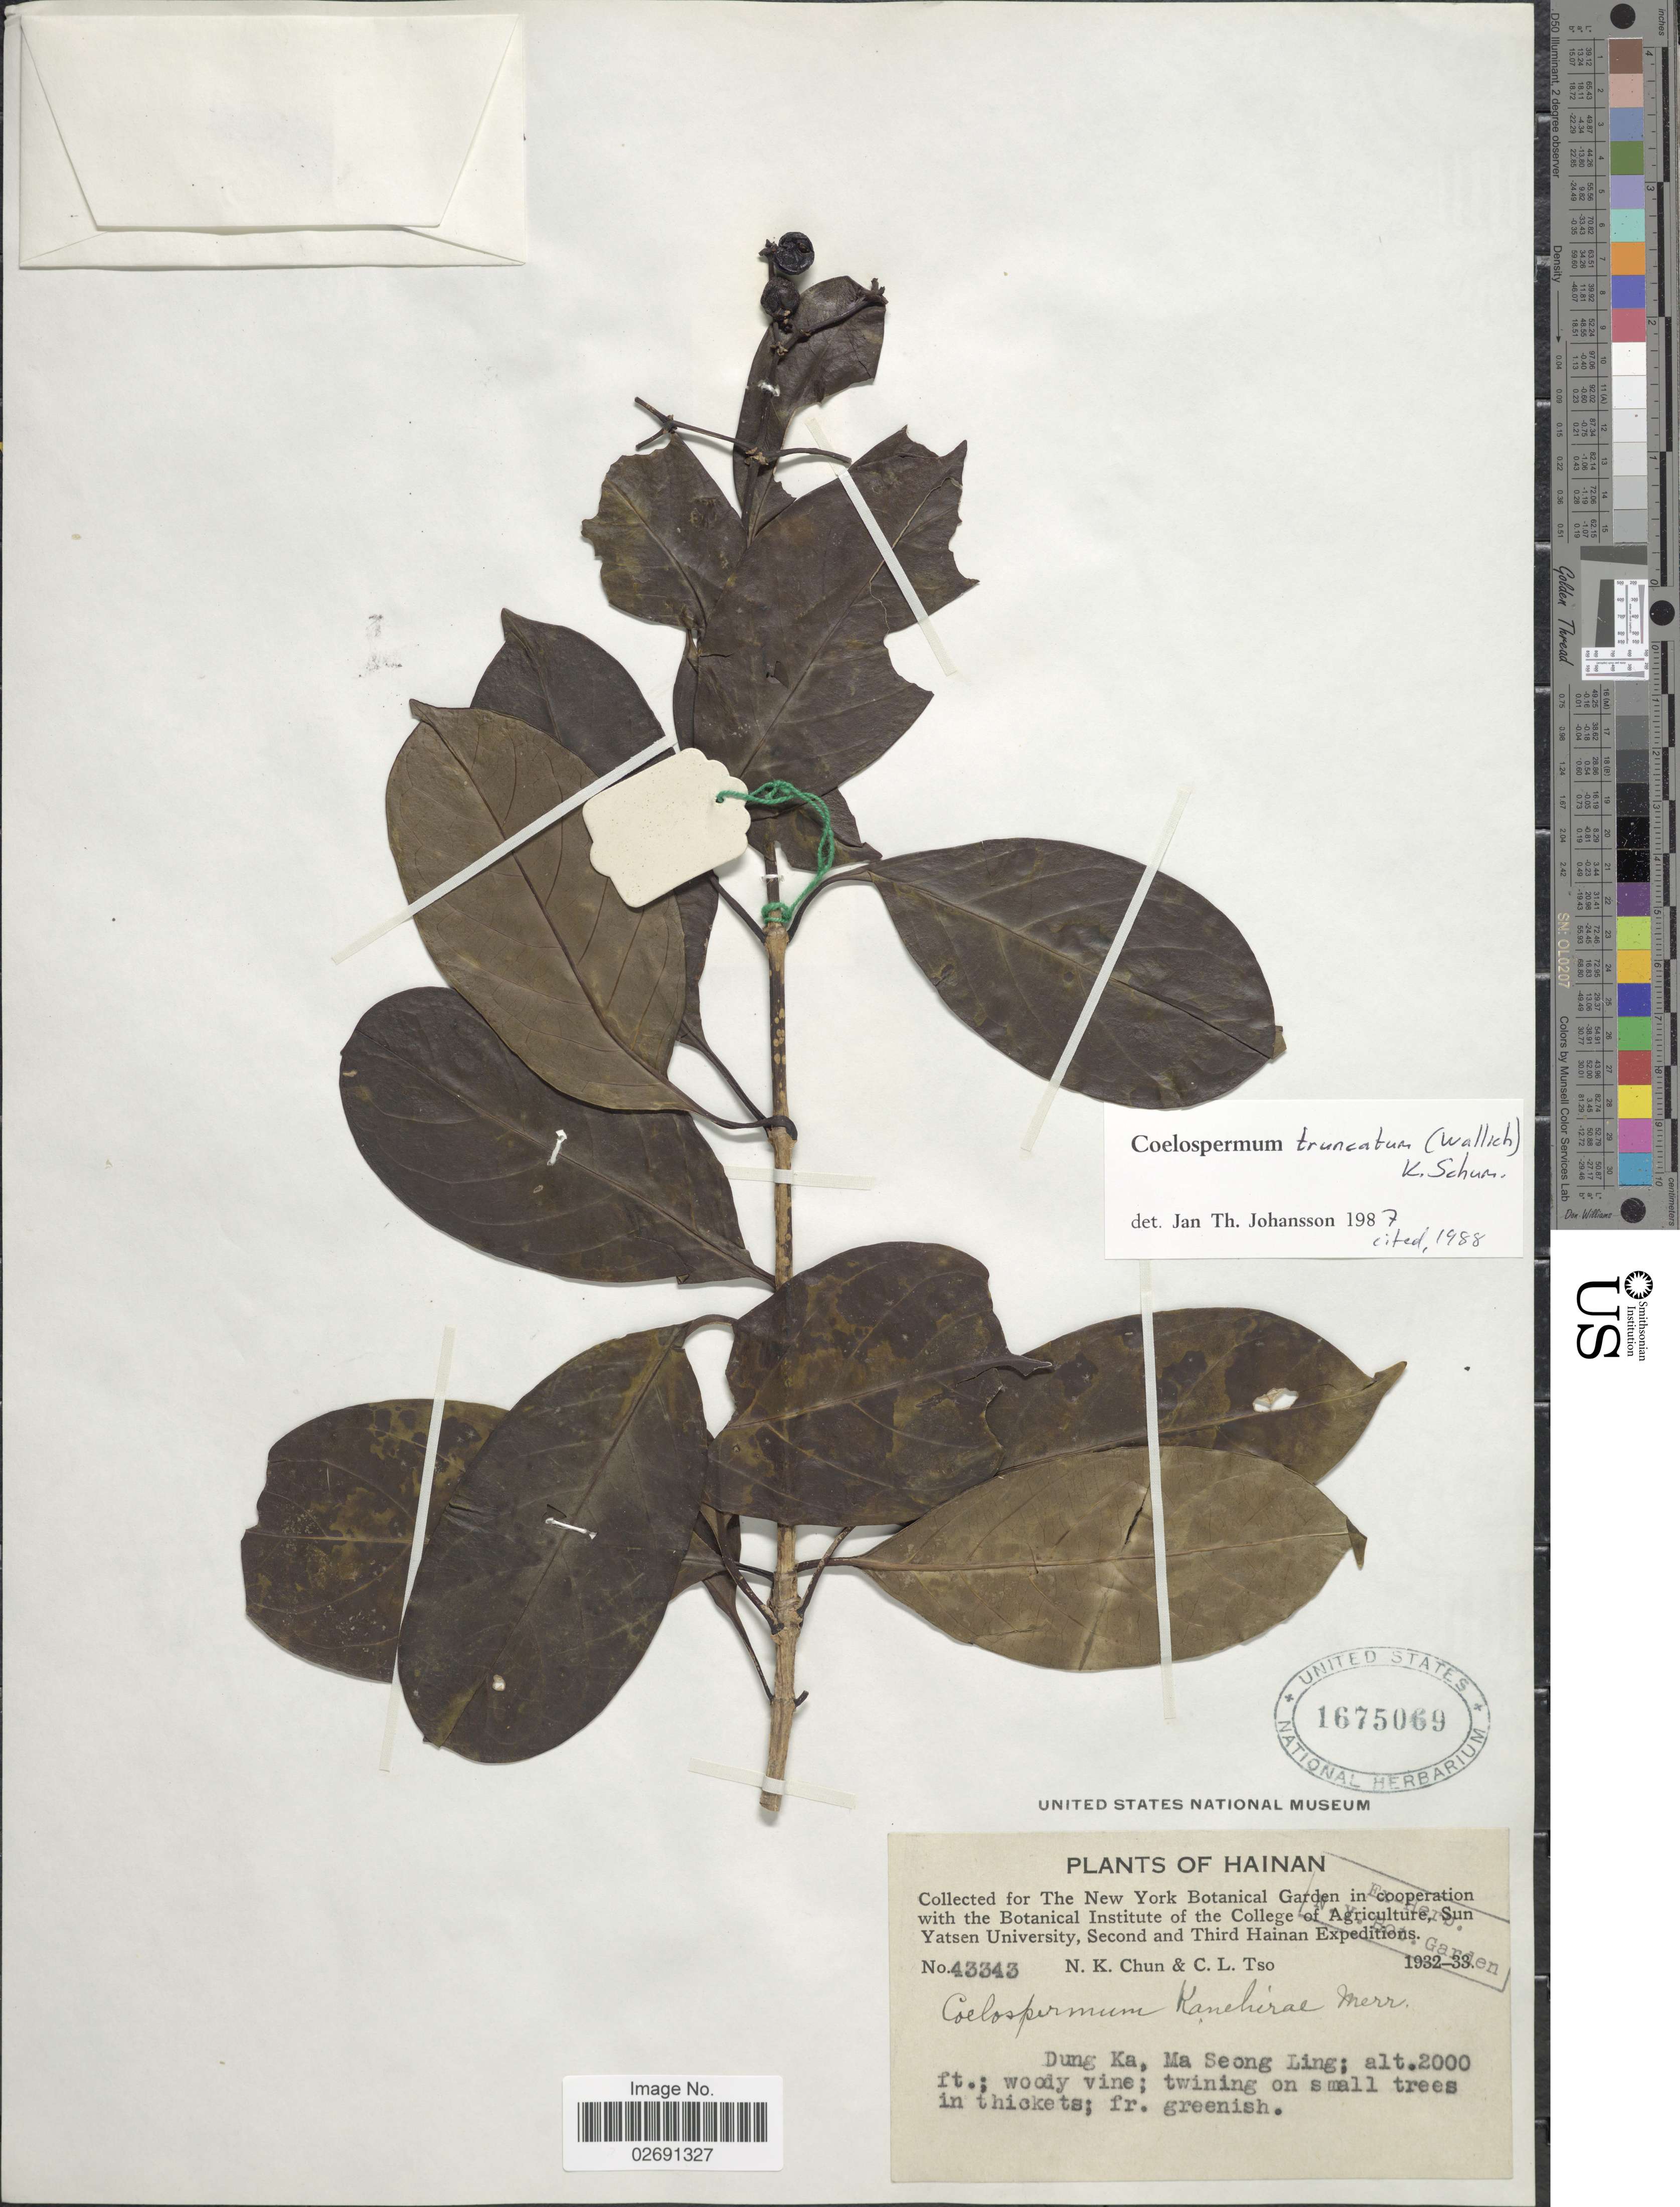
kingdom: Plantae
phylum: Tracheophyta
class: Magnoliopsida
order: Gentianales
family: Rubiaceae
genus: Coelospermum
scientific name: Coelospermum truncatum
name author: (Wall.) Baill. ex K. Schum.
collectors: N. K. Chun & C. Tso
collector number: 43343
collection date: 1932/1933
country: China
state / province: Hainan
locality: Duang Ka, Ma Seong Ling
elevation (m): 610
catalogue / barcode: US 1675069